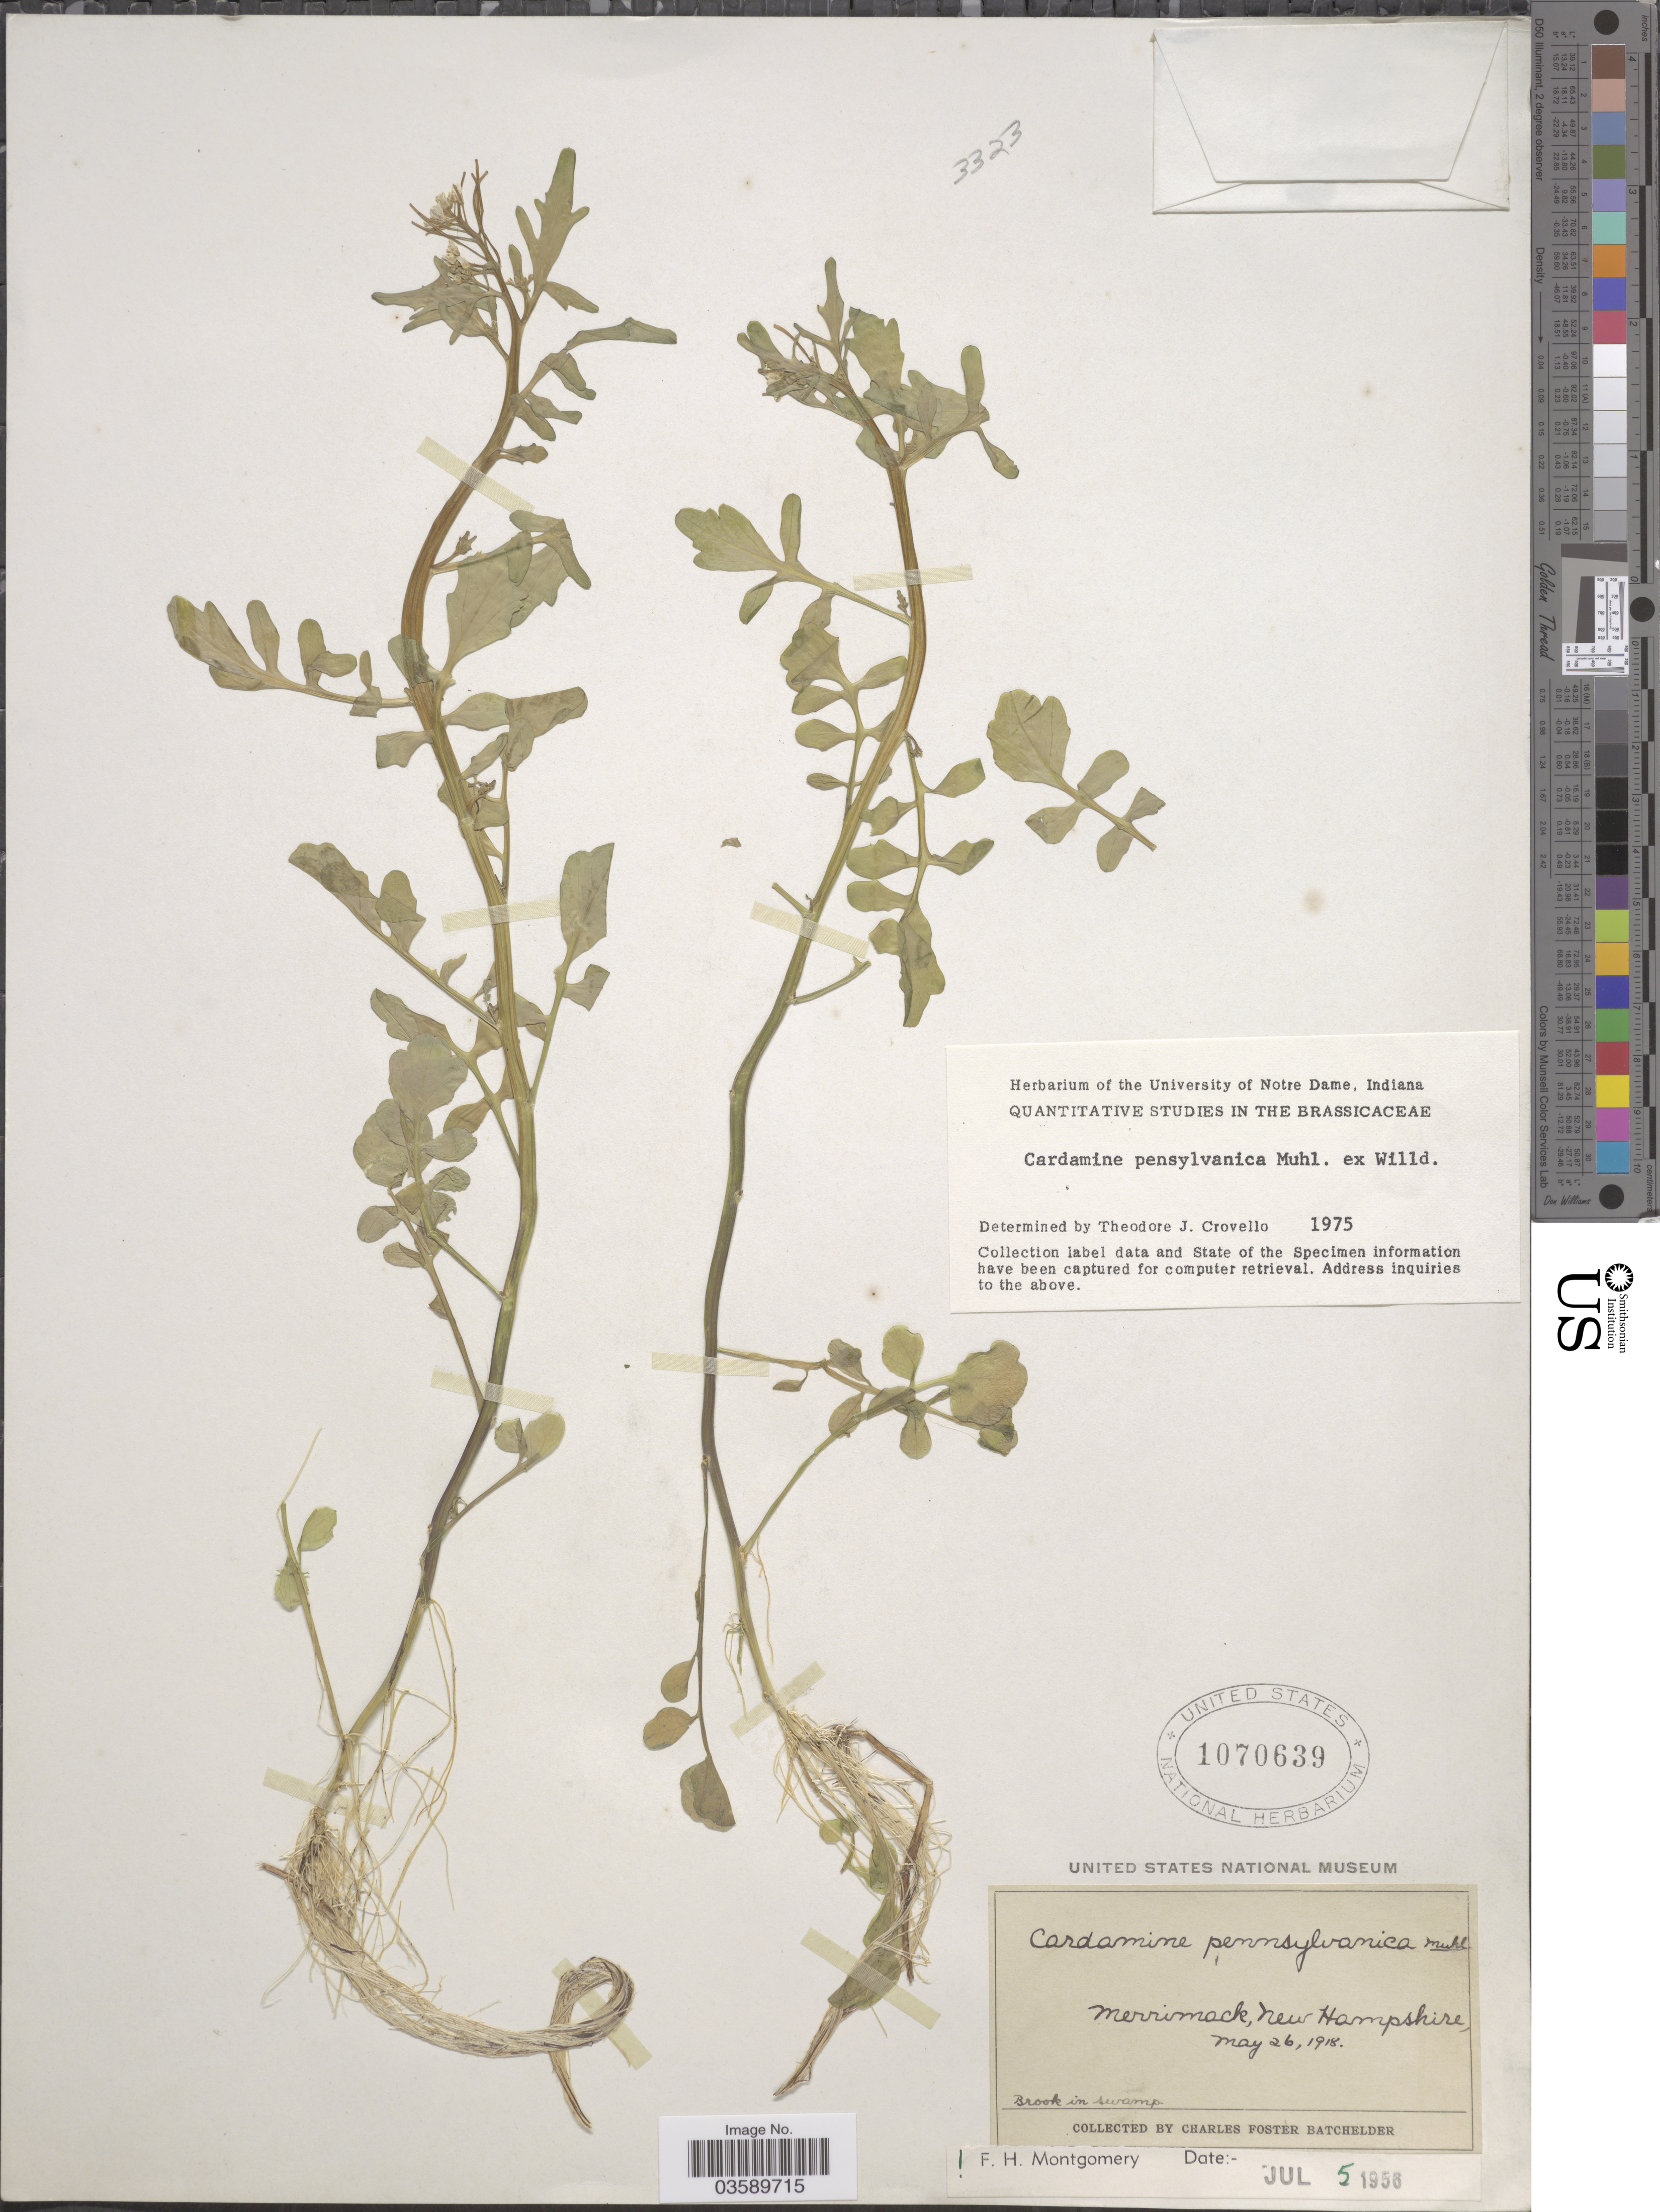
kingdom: Plantae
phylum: Tracheophyta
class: Magnoliopsida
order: Brassicales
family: Brassicaceae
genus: Cardamine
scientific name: Cardamine pensylvanica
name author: Muhl. ex Willd.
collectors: C. Batchelder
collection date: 1918-05-26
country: United States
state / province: New Hampshire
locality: Merrimack. Brook in swamp.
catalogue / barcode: US 1070639